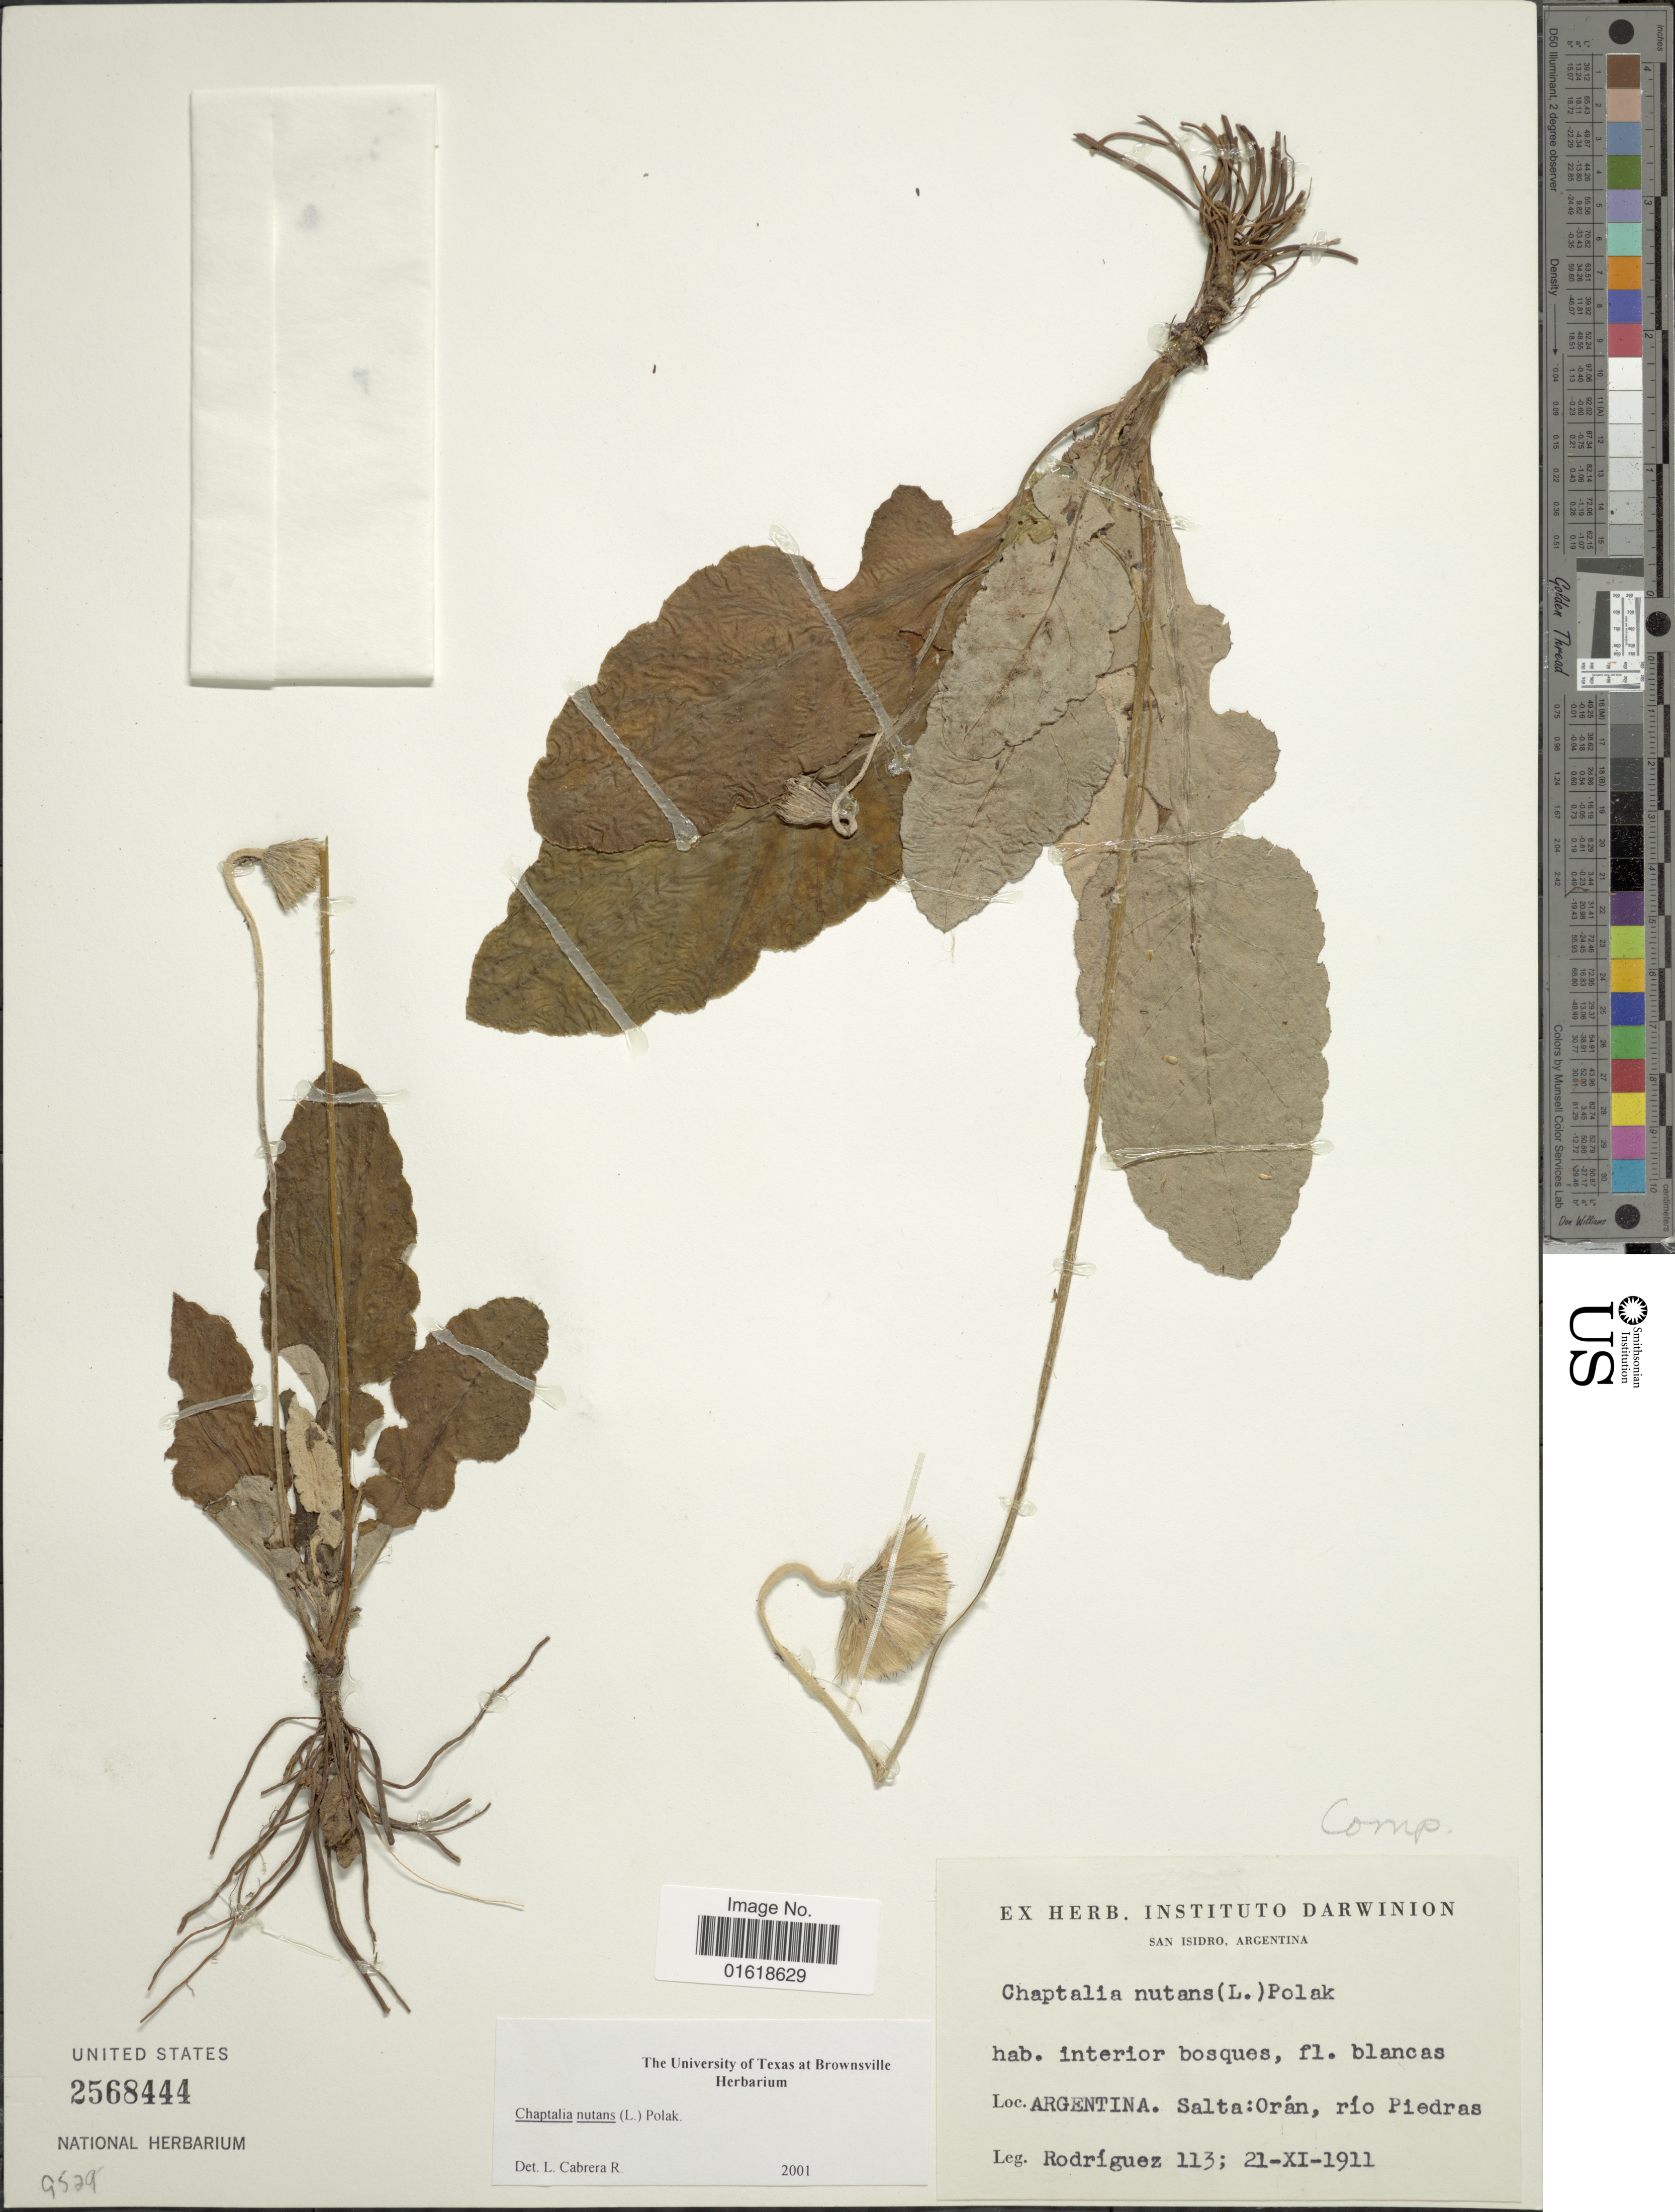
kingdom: Plantae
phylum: Tracheophyta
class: Magnoliopsida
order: Asterales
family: Asteraceae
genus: Chaptalia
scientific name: Chaptalia nutans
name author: (L.) Pol.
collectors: Rodriguez, --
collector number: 113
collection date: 1911-11-21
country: Argentina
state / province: Salta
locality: Argentina. Salta: Orán, río Piedras.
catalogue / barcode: US 2568444